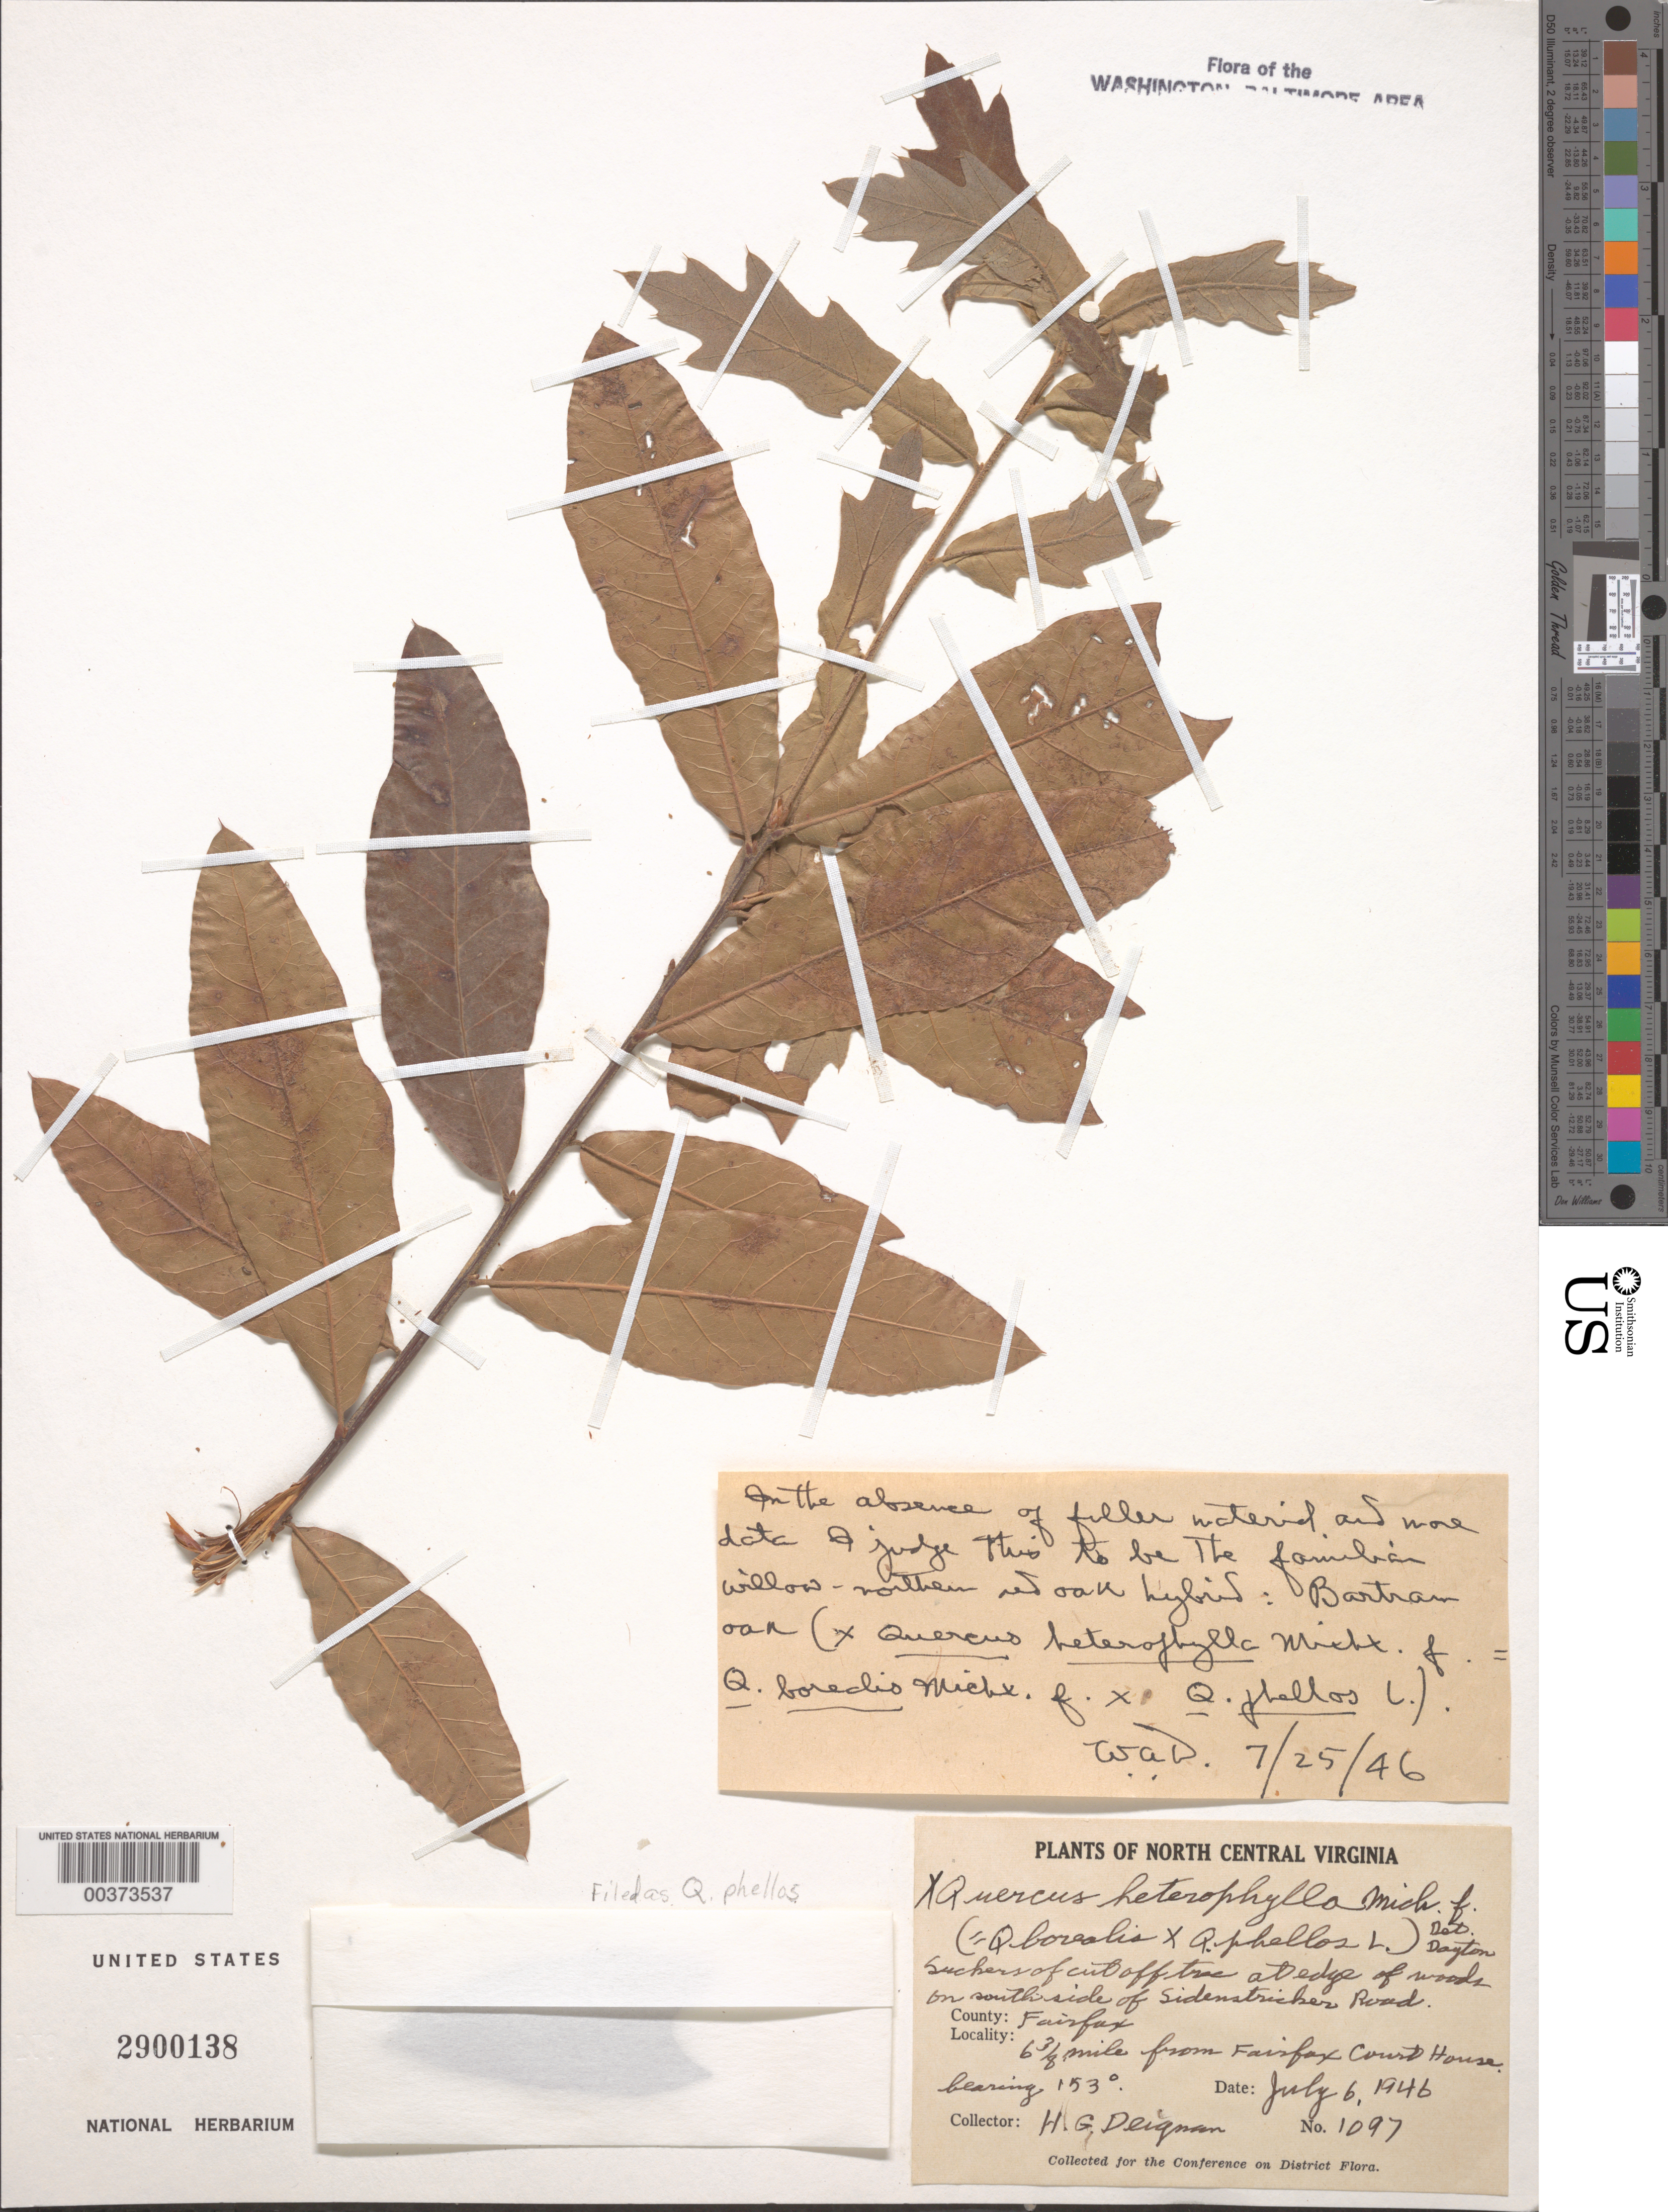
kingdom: Plantae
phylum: Tracheophyta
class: Magnoliopsida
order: Fagales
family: Fagaceae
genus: Quercus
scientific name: Quercus x heterophylla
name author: Michx.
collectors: H. Deignan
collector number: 1097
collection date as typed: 06 Jul 1946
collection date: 1946-07-06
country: United States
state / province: Virginia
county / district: Fairfax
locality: Sidenstricker Road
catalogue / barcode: US 2900138